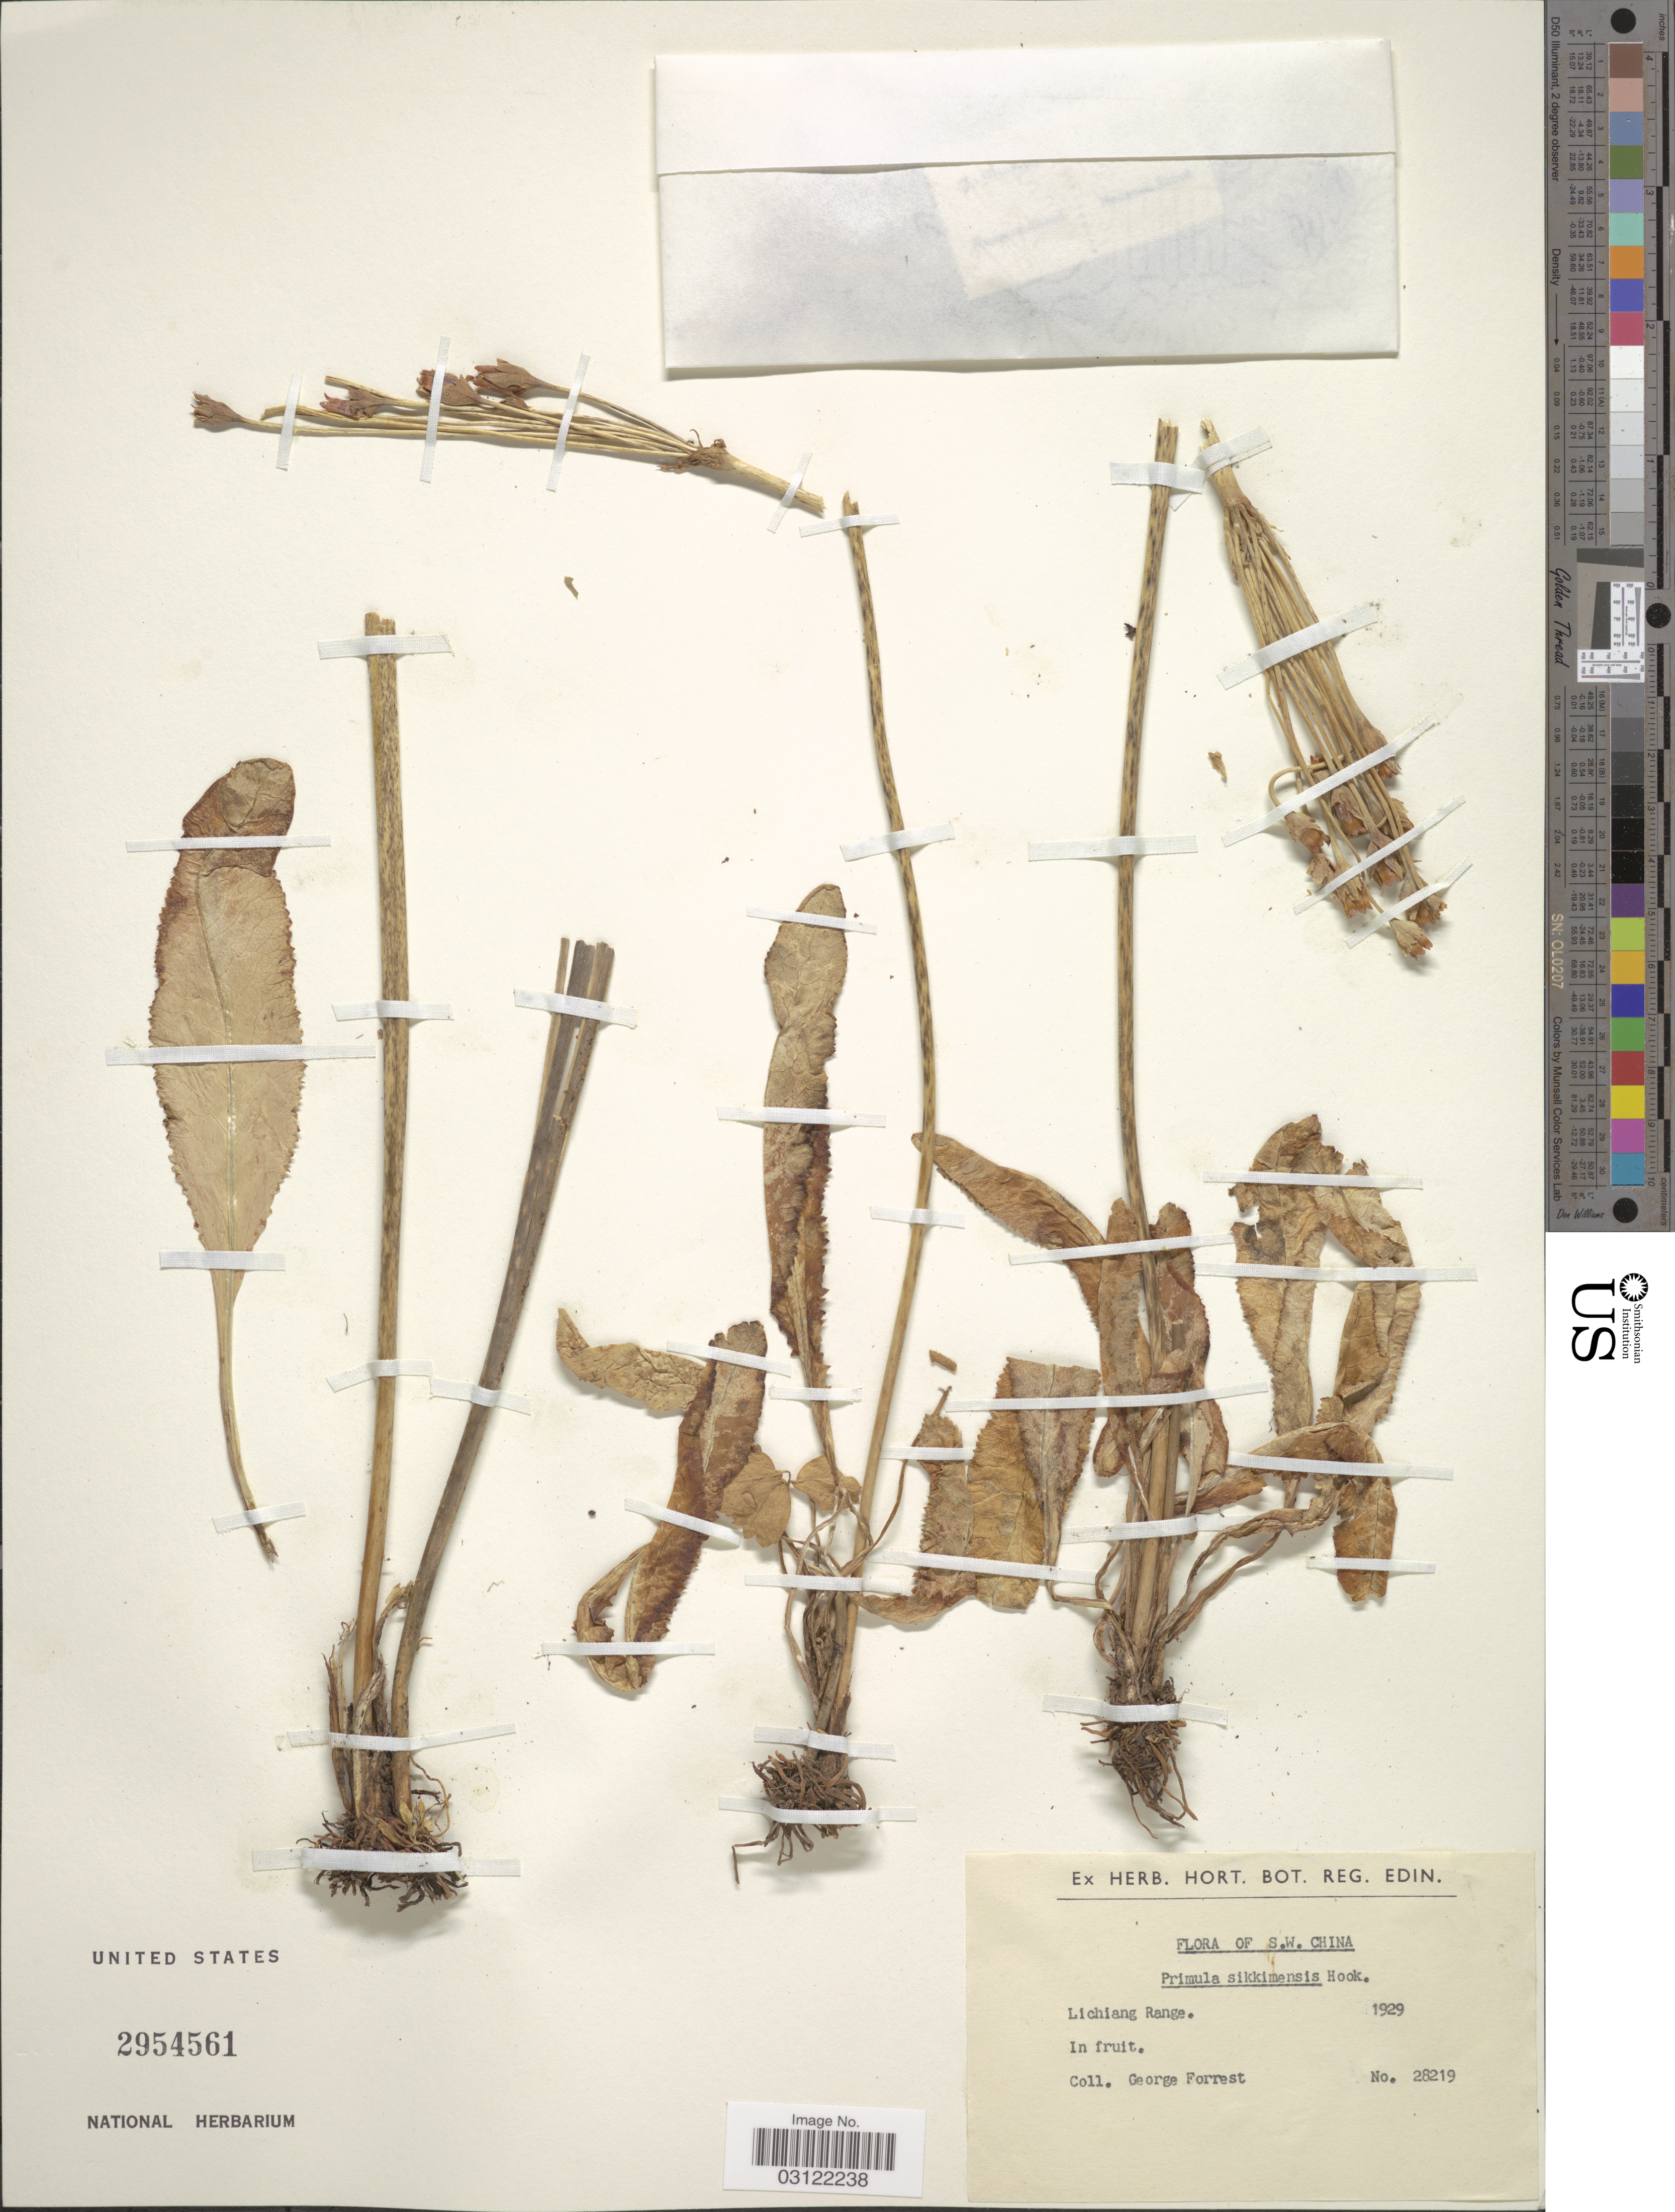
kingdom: Plantae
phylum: Tracheophyta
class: Magnoliopsida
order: Ericales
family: Primulaceae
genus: Primula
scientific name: Primula sikkimensis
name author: Hook.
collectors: G. Forrest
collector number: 28219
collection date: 1929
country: China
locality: S. W. China. Lichiang Range.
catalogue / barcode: US 2954561